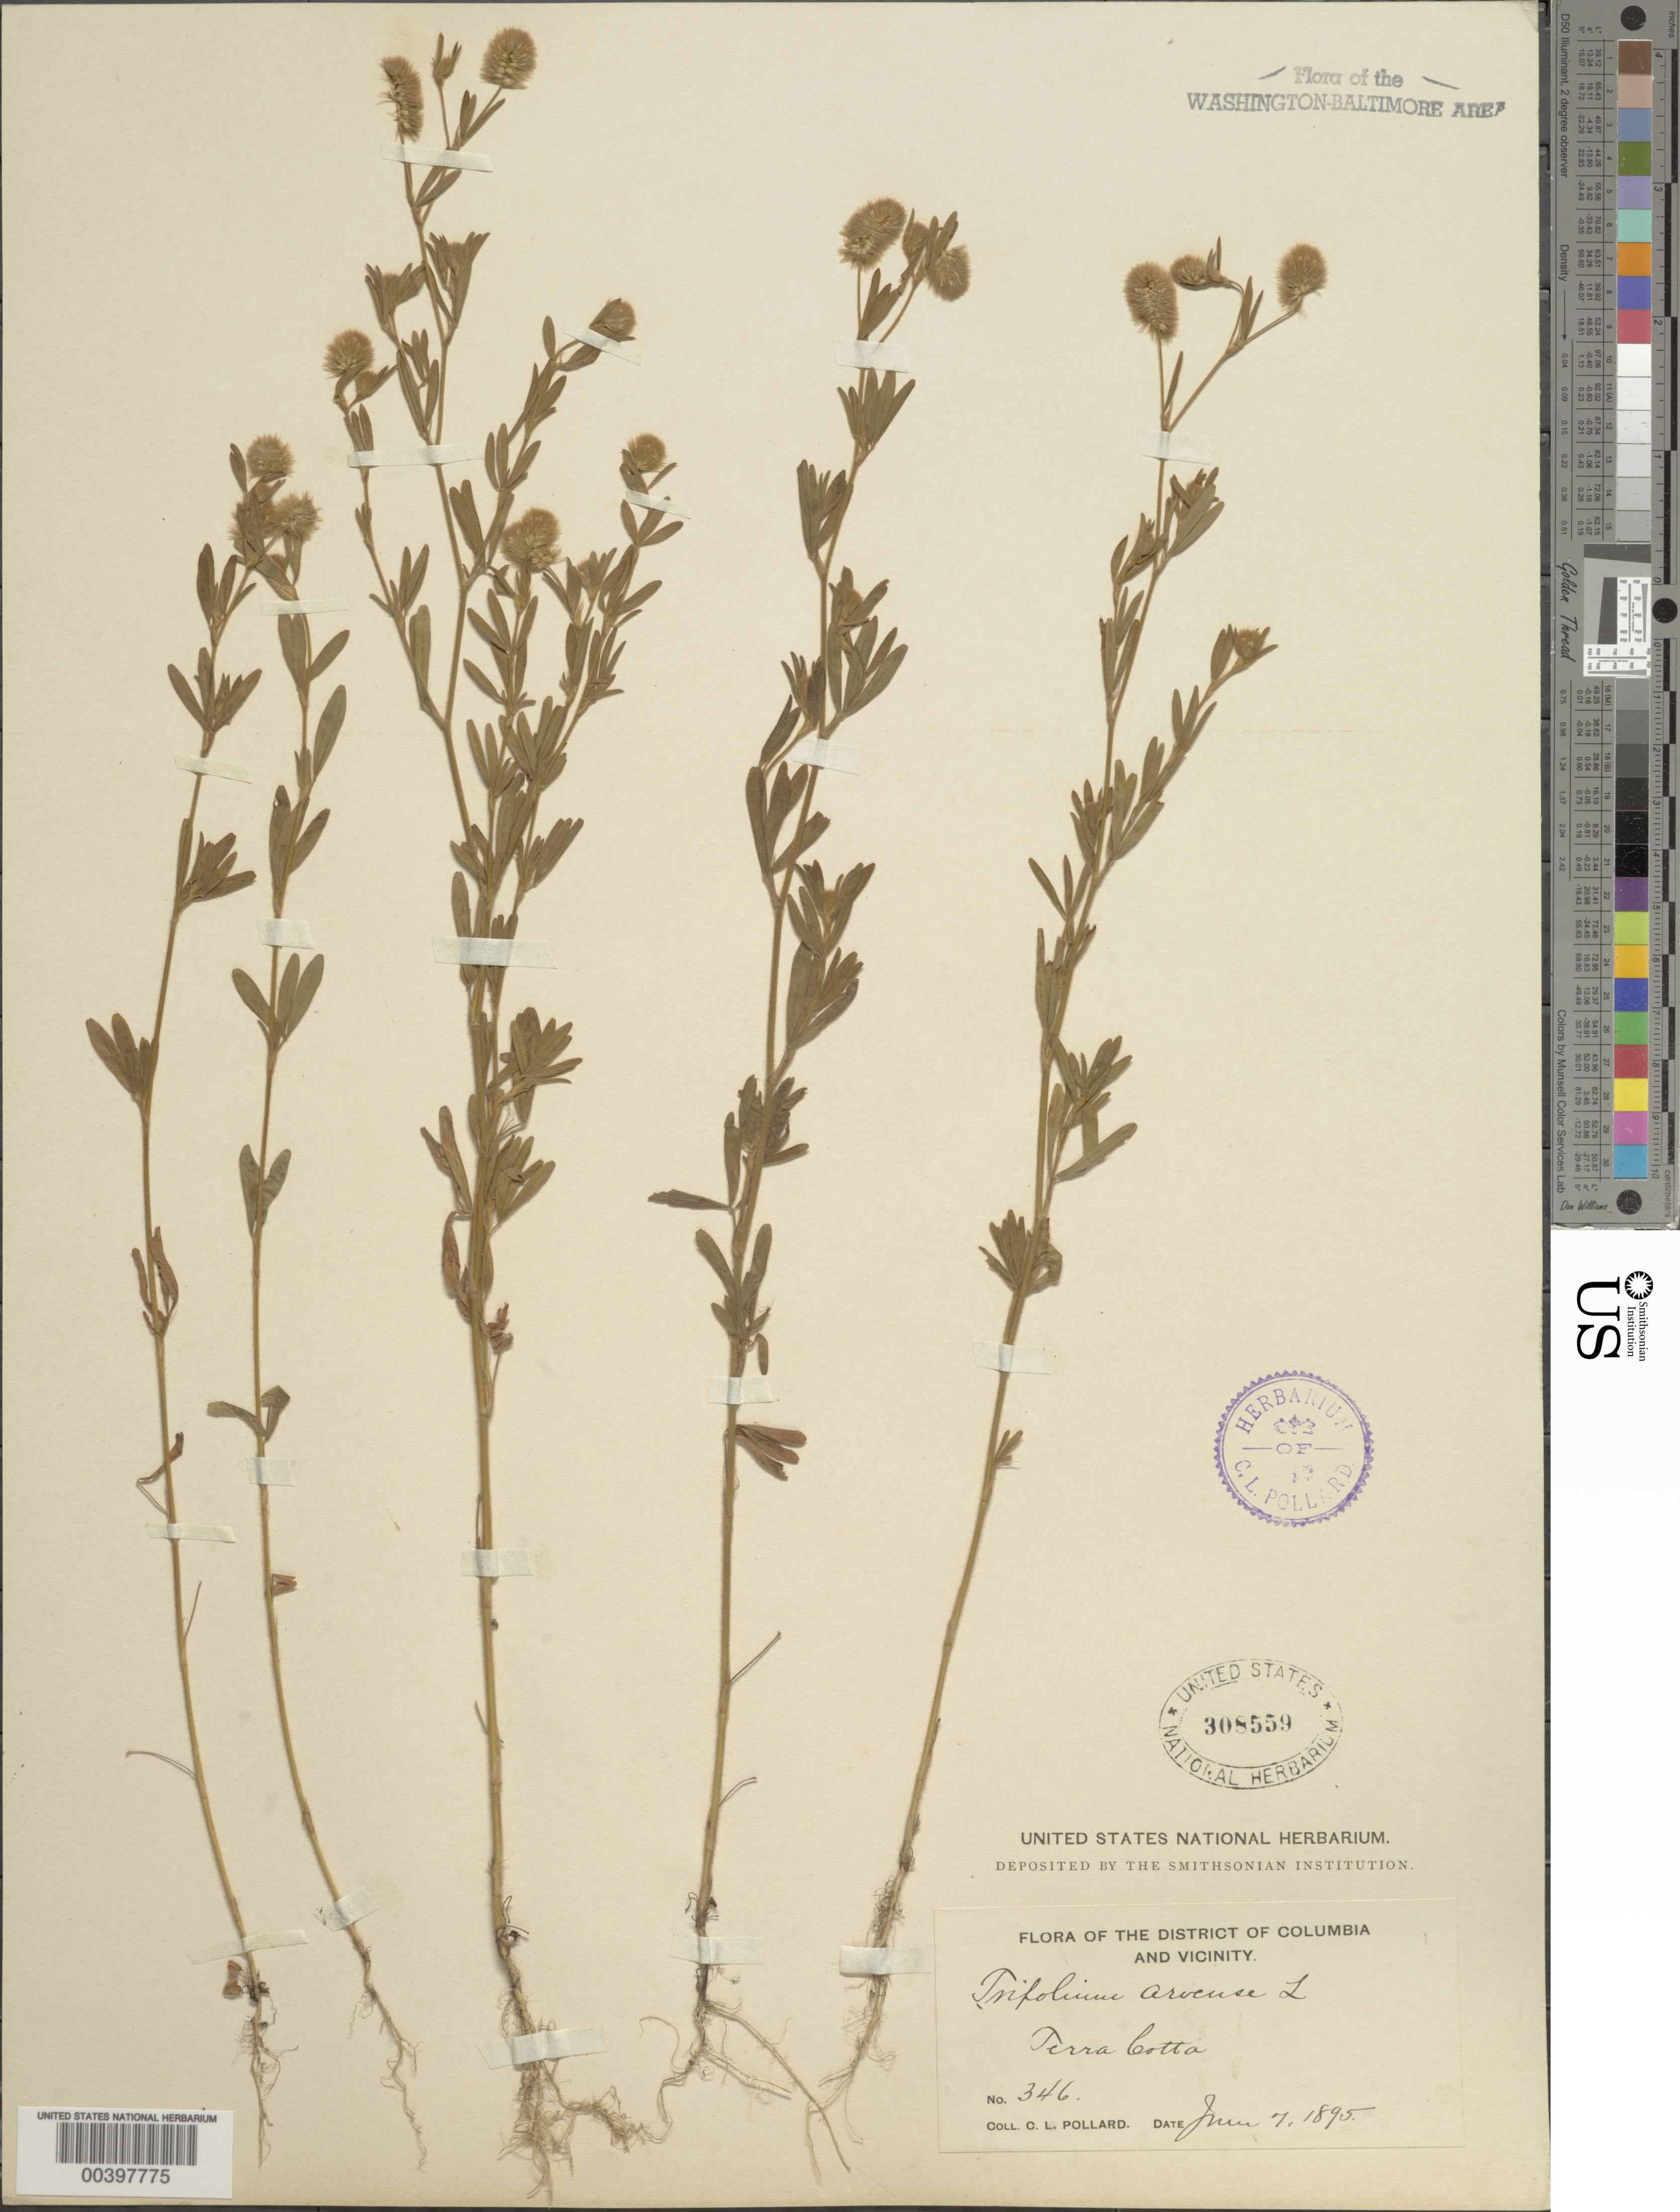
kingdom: Plantae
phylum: Tracheophyta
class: Magnoliopsida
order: Fabales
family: Fabaceae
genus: Trifolium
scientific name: Trifolium arvense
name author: L.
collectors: C. L. Pollard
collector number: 346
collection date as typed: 07 Jun 1895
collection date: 1895-06-07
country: United States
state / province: District of Columbia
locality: Terra Cotta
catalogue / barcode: US 308559